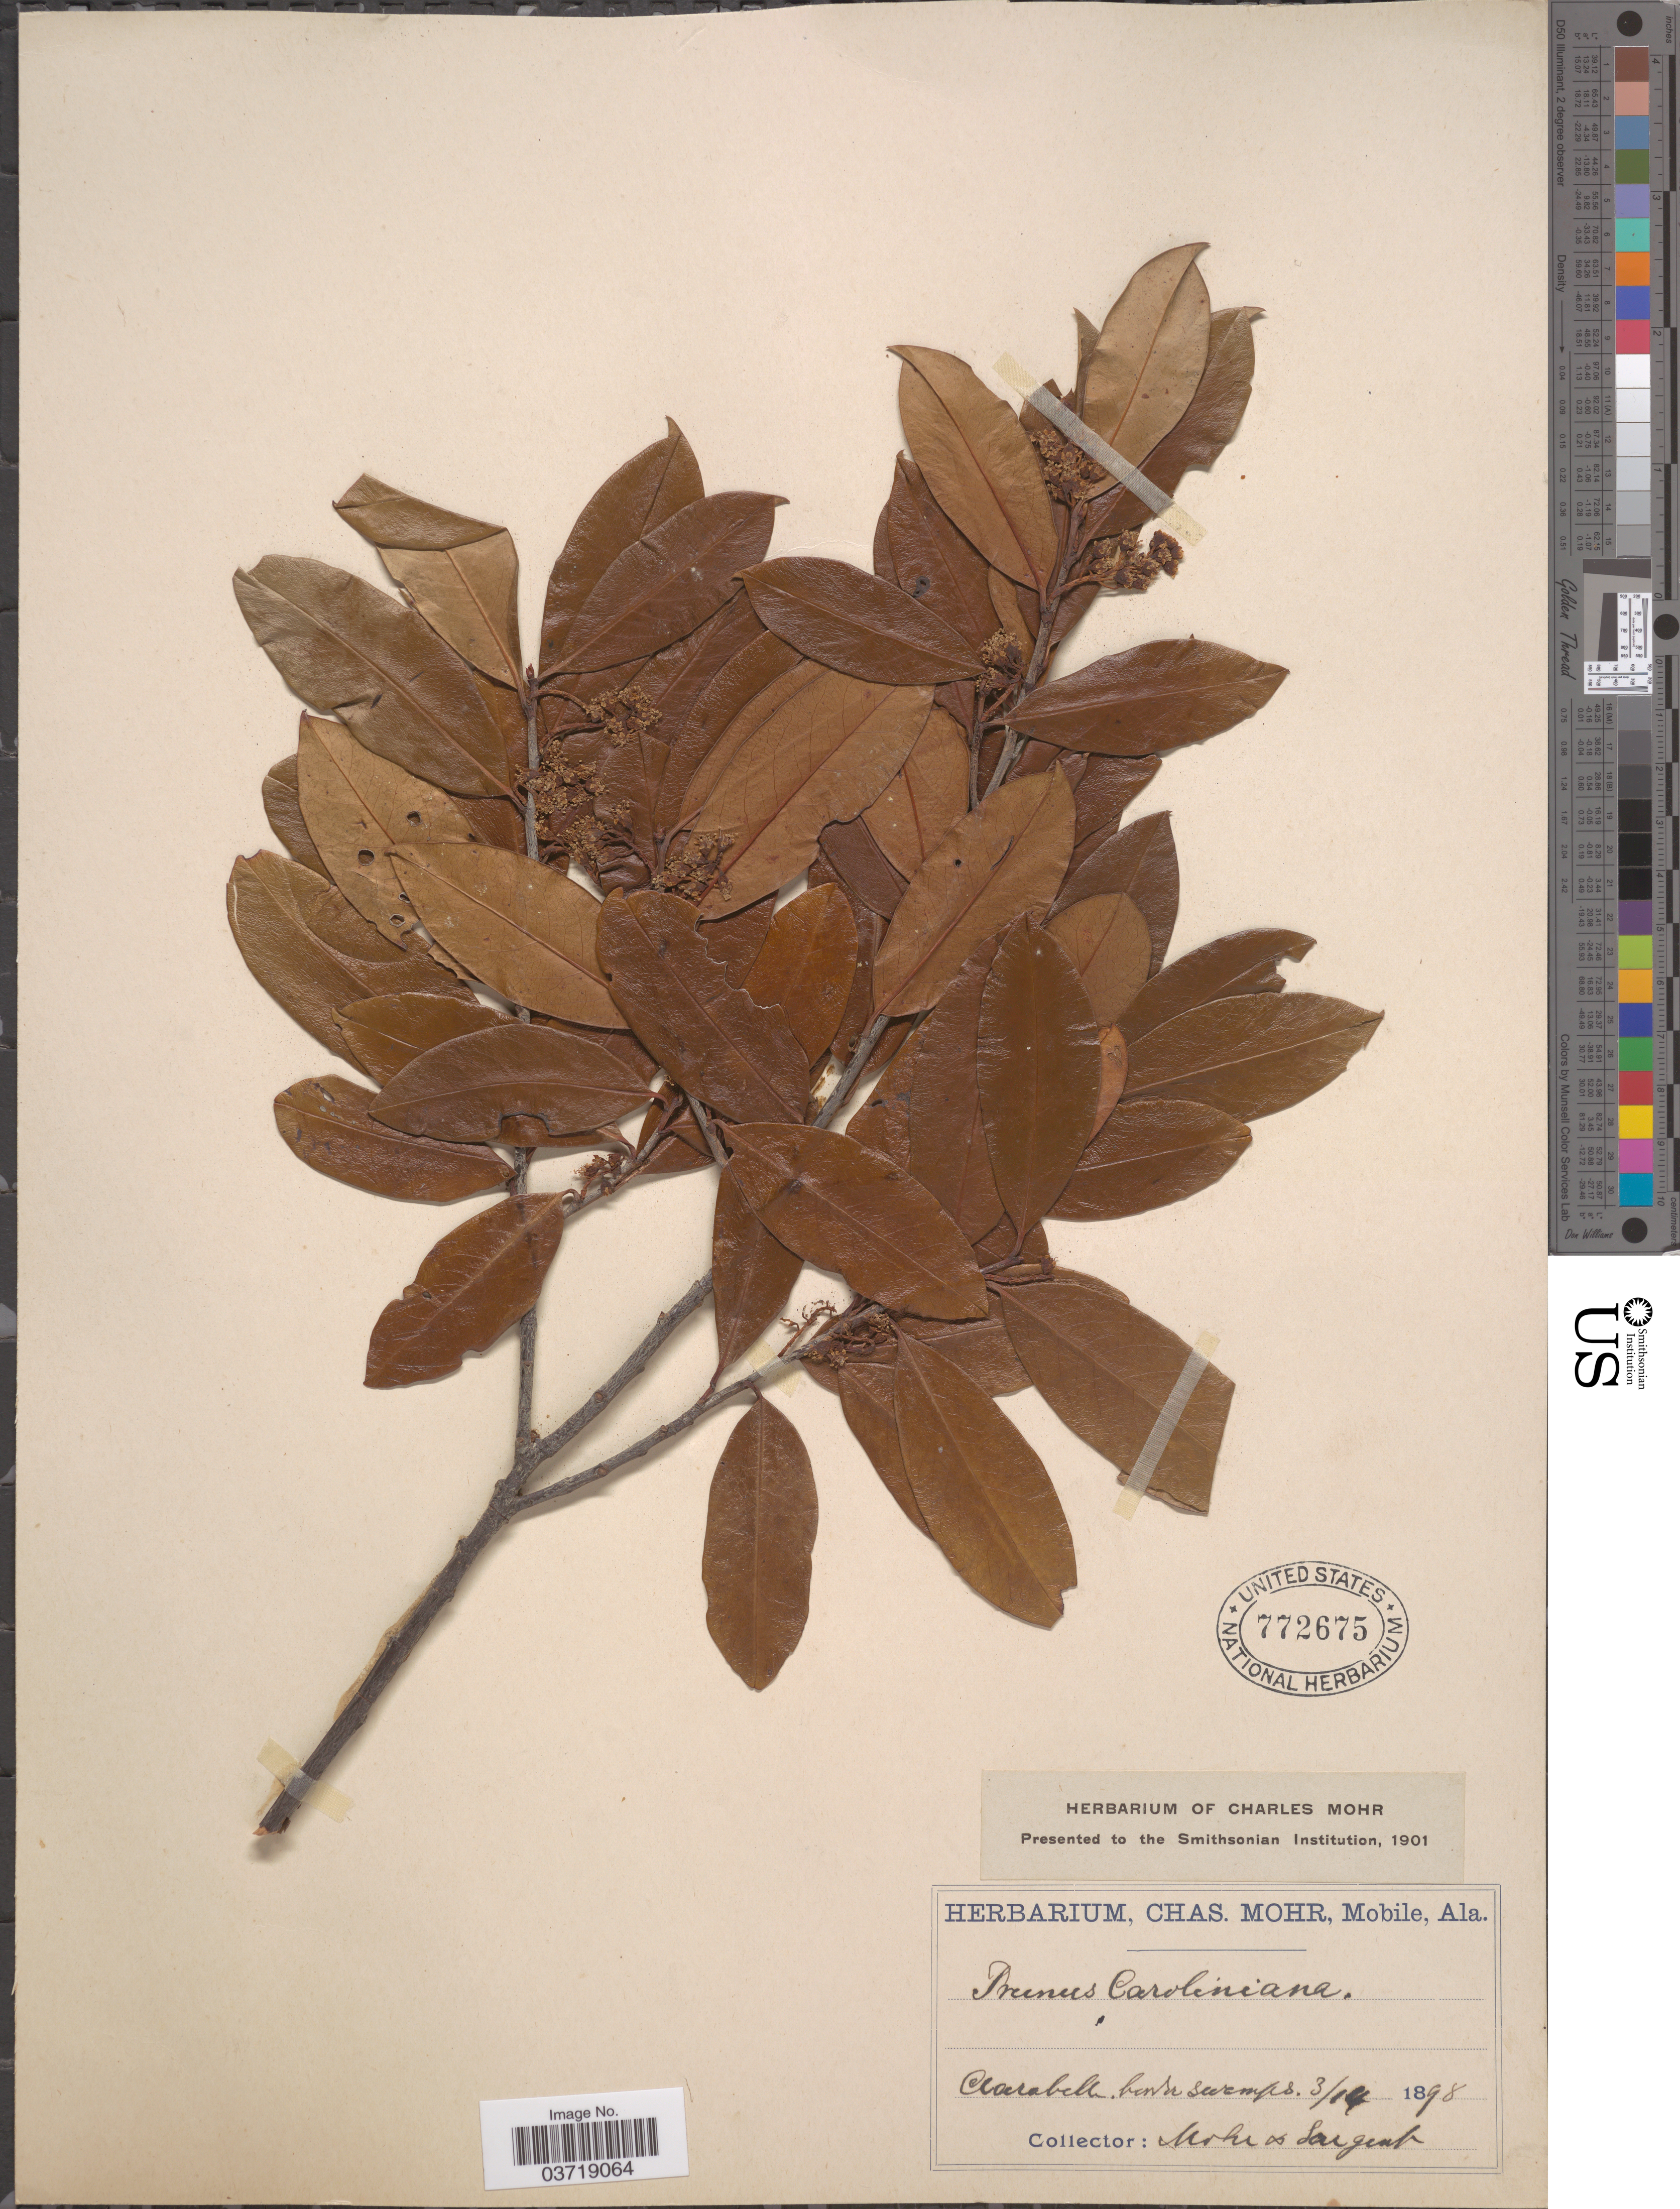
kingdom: Plantae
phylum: Tracheophyta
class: Magnoliopsida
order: Rosales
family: Rosaceae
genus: Prunus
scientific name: Prunus caroliniana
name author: (Mill.) Aiton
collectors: Mohr, C. T. (herbarium) & -- Sargent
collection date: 1898-03-14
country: United States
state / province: Alabama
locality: Clrabelle border swamps.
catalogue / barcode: US 772675